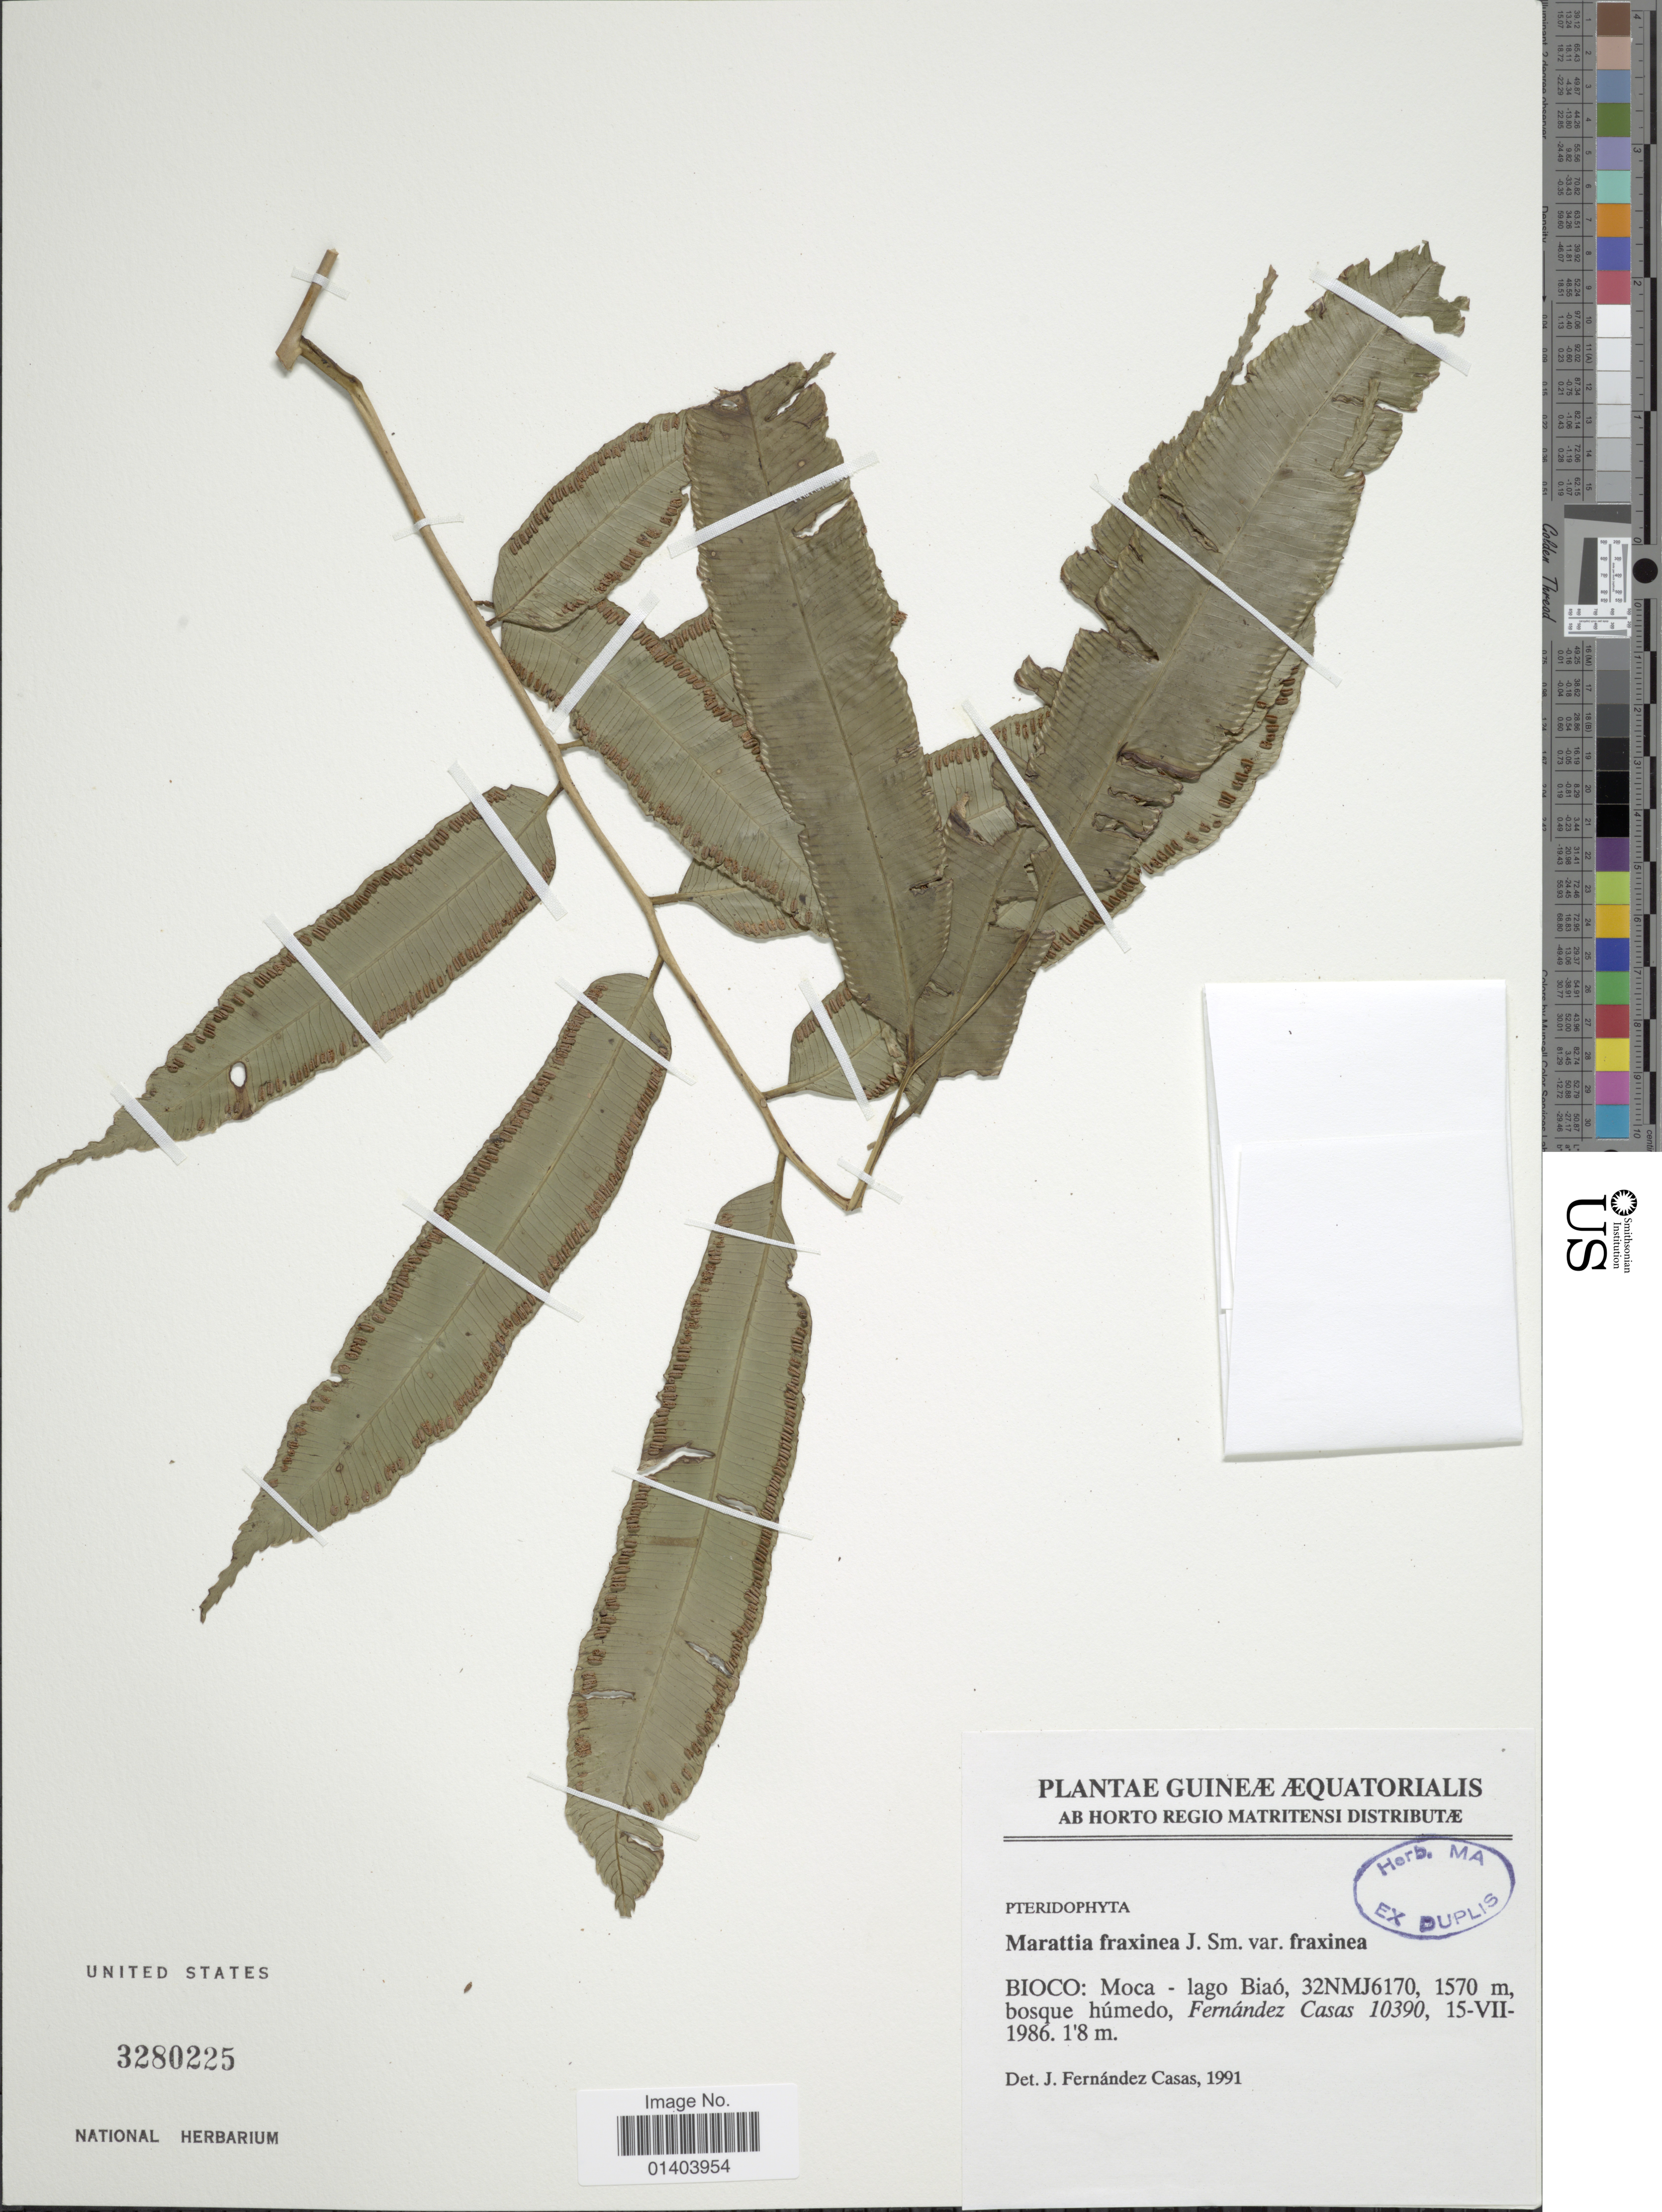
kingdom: Plantae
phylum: Tracheophyta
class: Polypodiopsida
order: Marattiales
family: Marattiaceae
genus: Ptisana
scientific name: Ptisana fraxinea var. fraxinea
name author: (Sm.) Murdock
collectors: F. Casas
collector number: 10390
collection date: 1986-07-15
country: Equatorial Guinea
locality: Bioco: Moca -lago Biaó, 32NMJ6170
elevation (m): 1570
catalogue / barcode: US 3280225